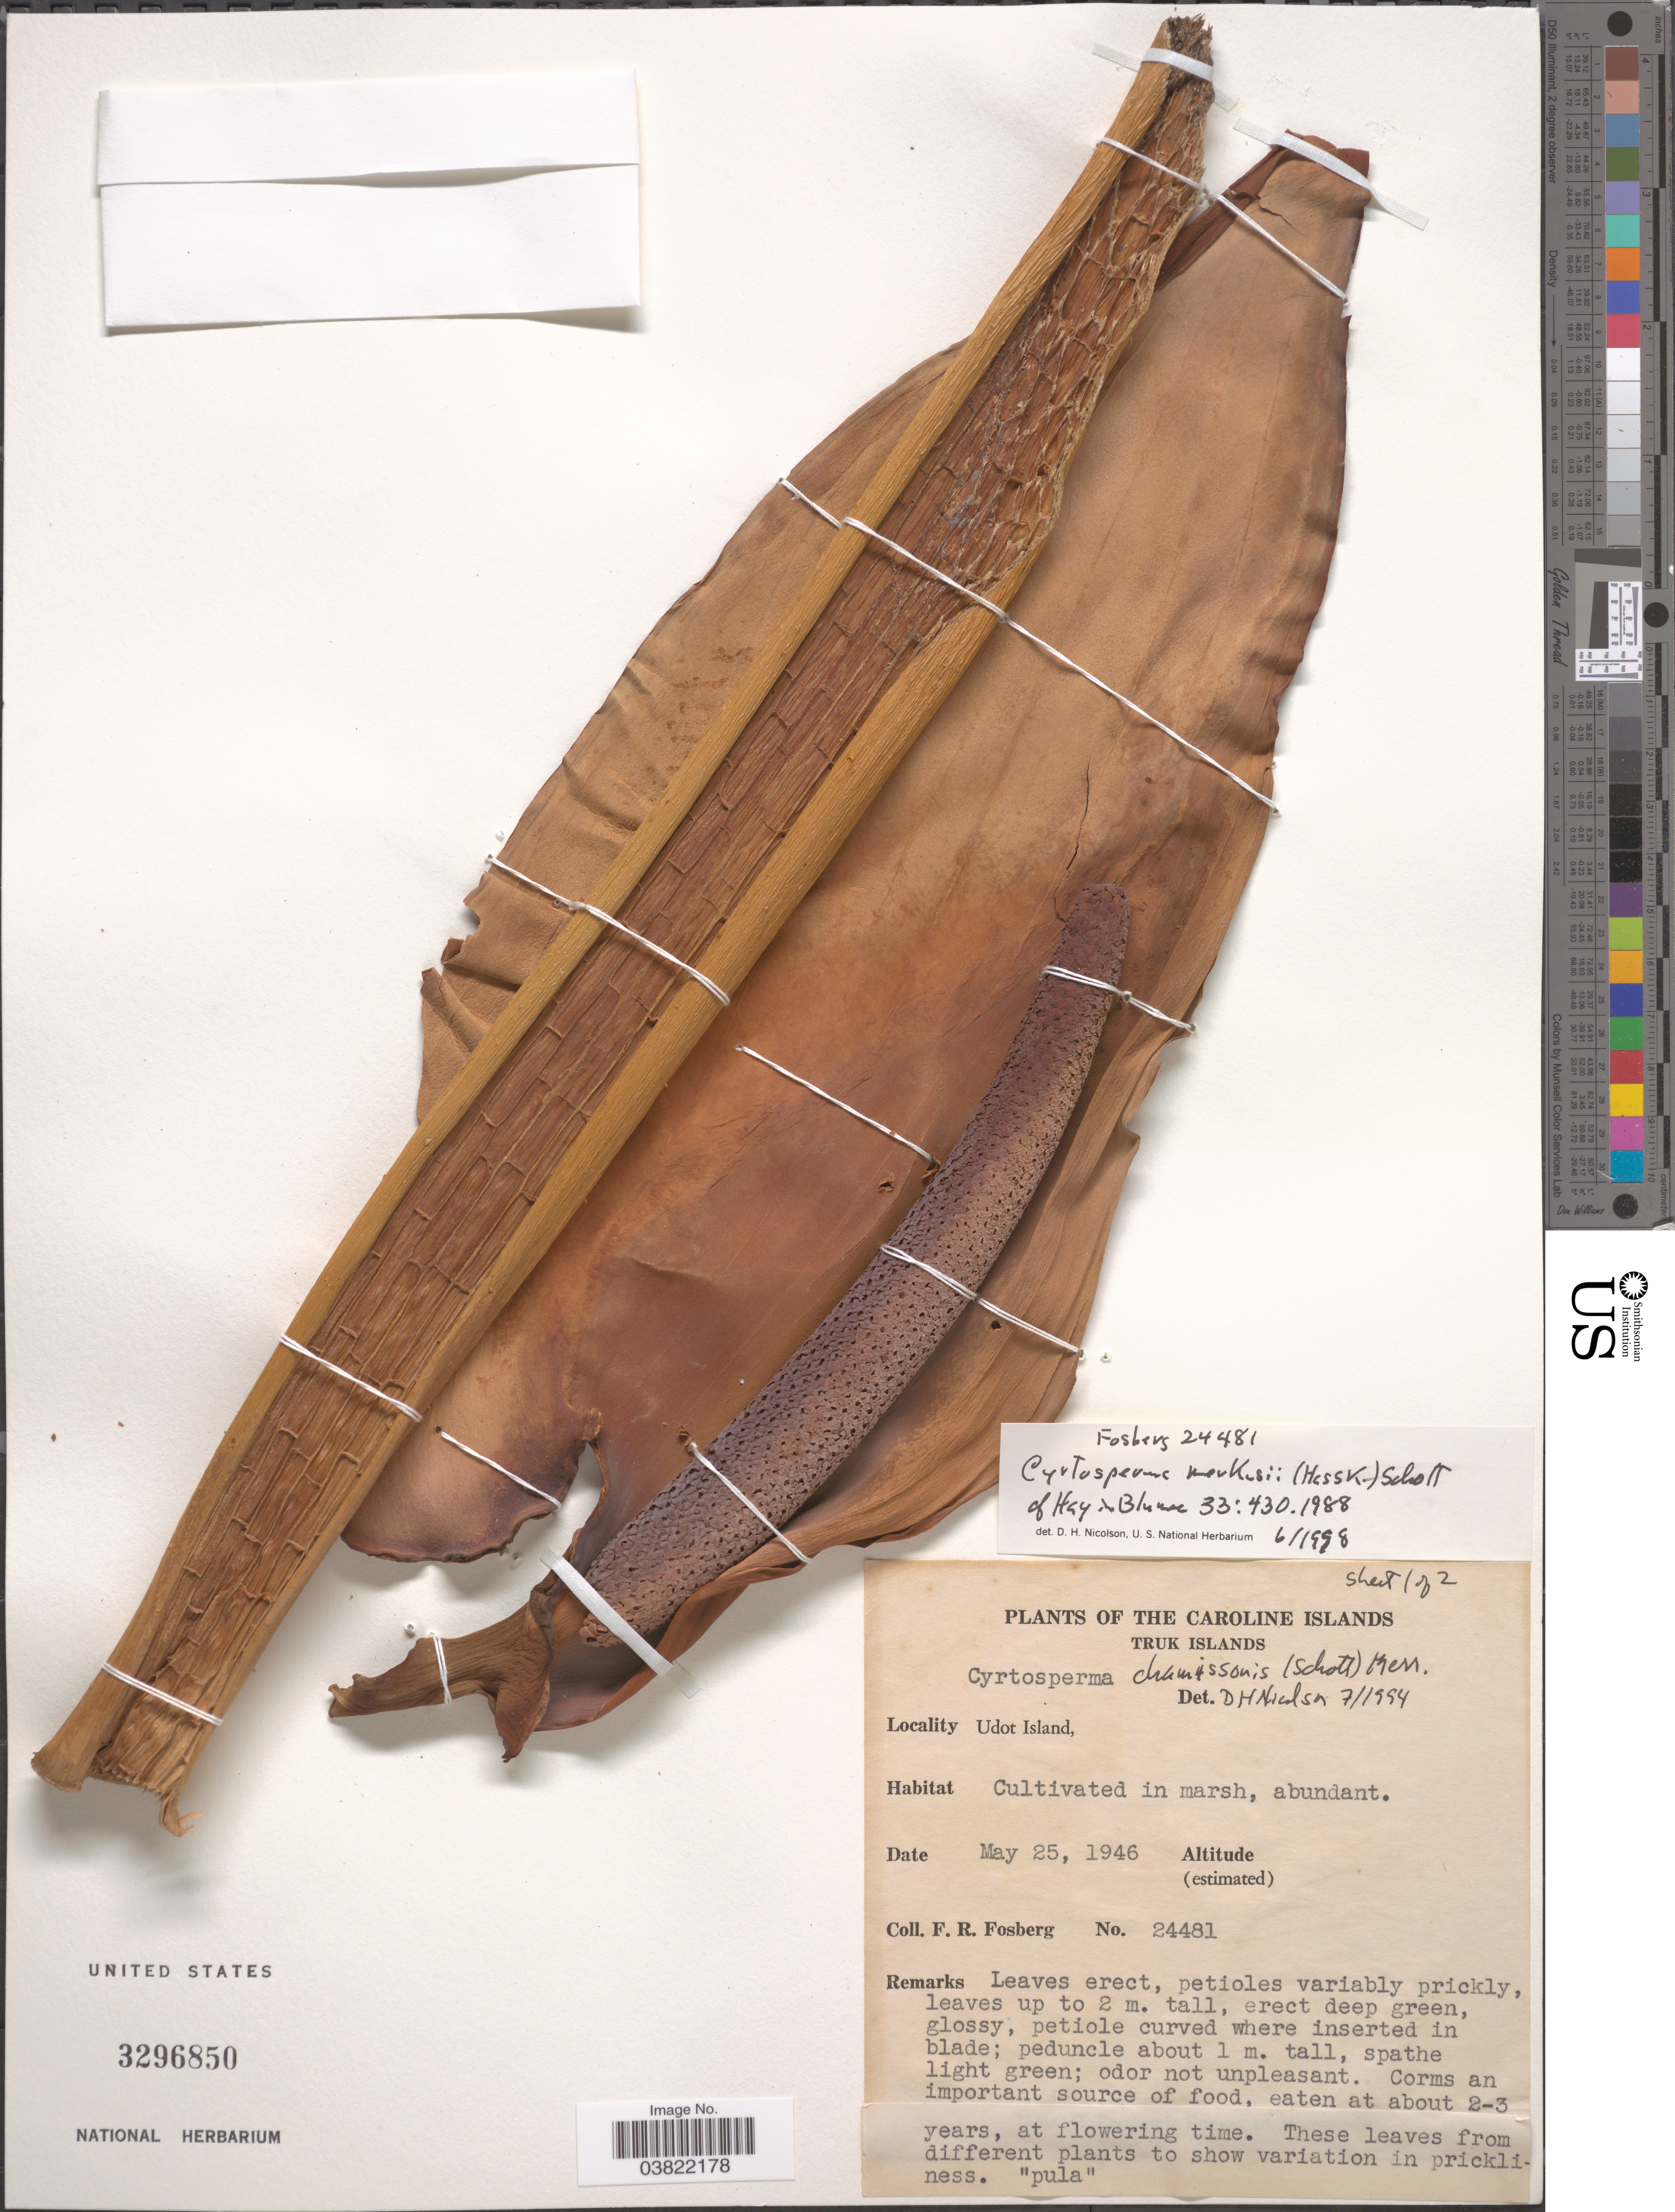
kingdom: Plantae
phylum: Tracheophyta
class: Liliopsida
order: Alismatales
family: Araceae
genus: Cyrtosperma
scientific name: Cyrtosperma merkusii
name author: (Hassk.) Schott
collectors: F. R. Fosberg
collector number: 24481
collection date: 1946-05-25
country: Micronesia, Federated States of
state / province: Truk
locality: The Caroline Islands. Truk Island. Udot Island.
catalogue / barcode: US 3296850